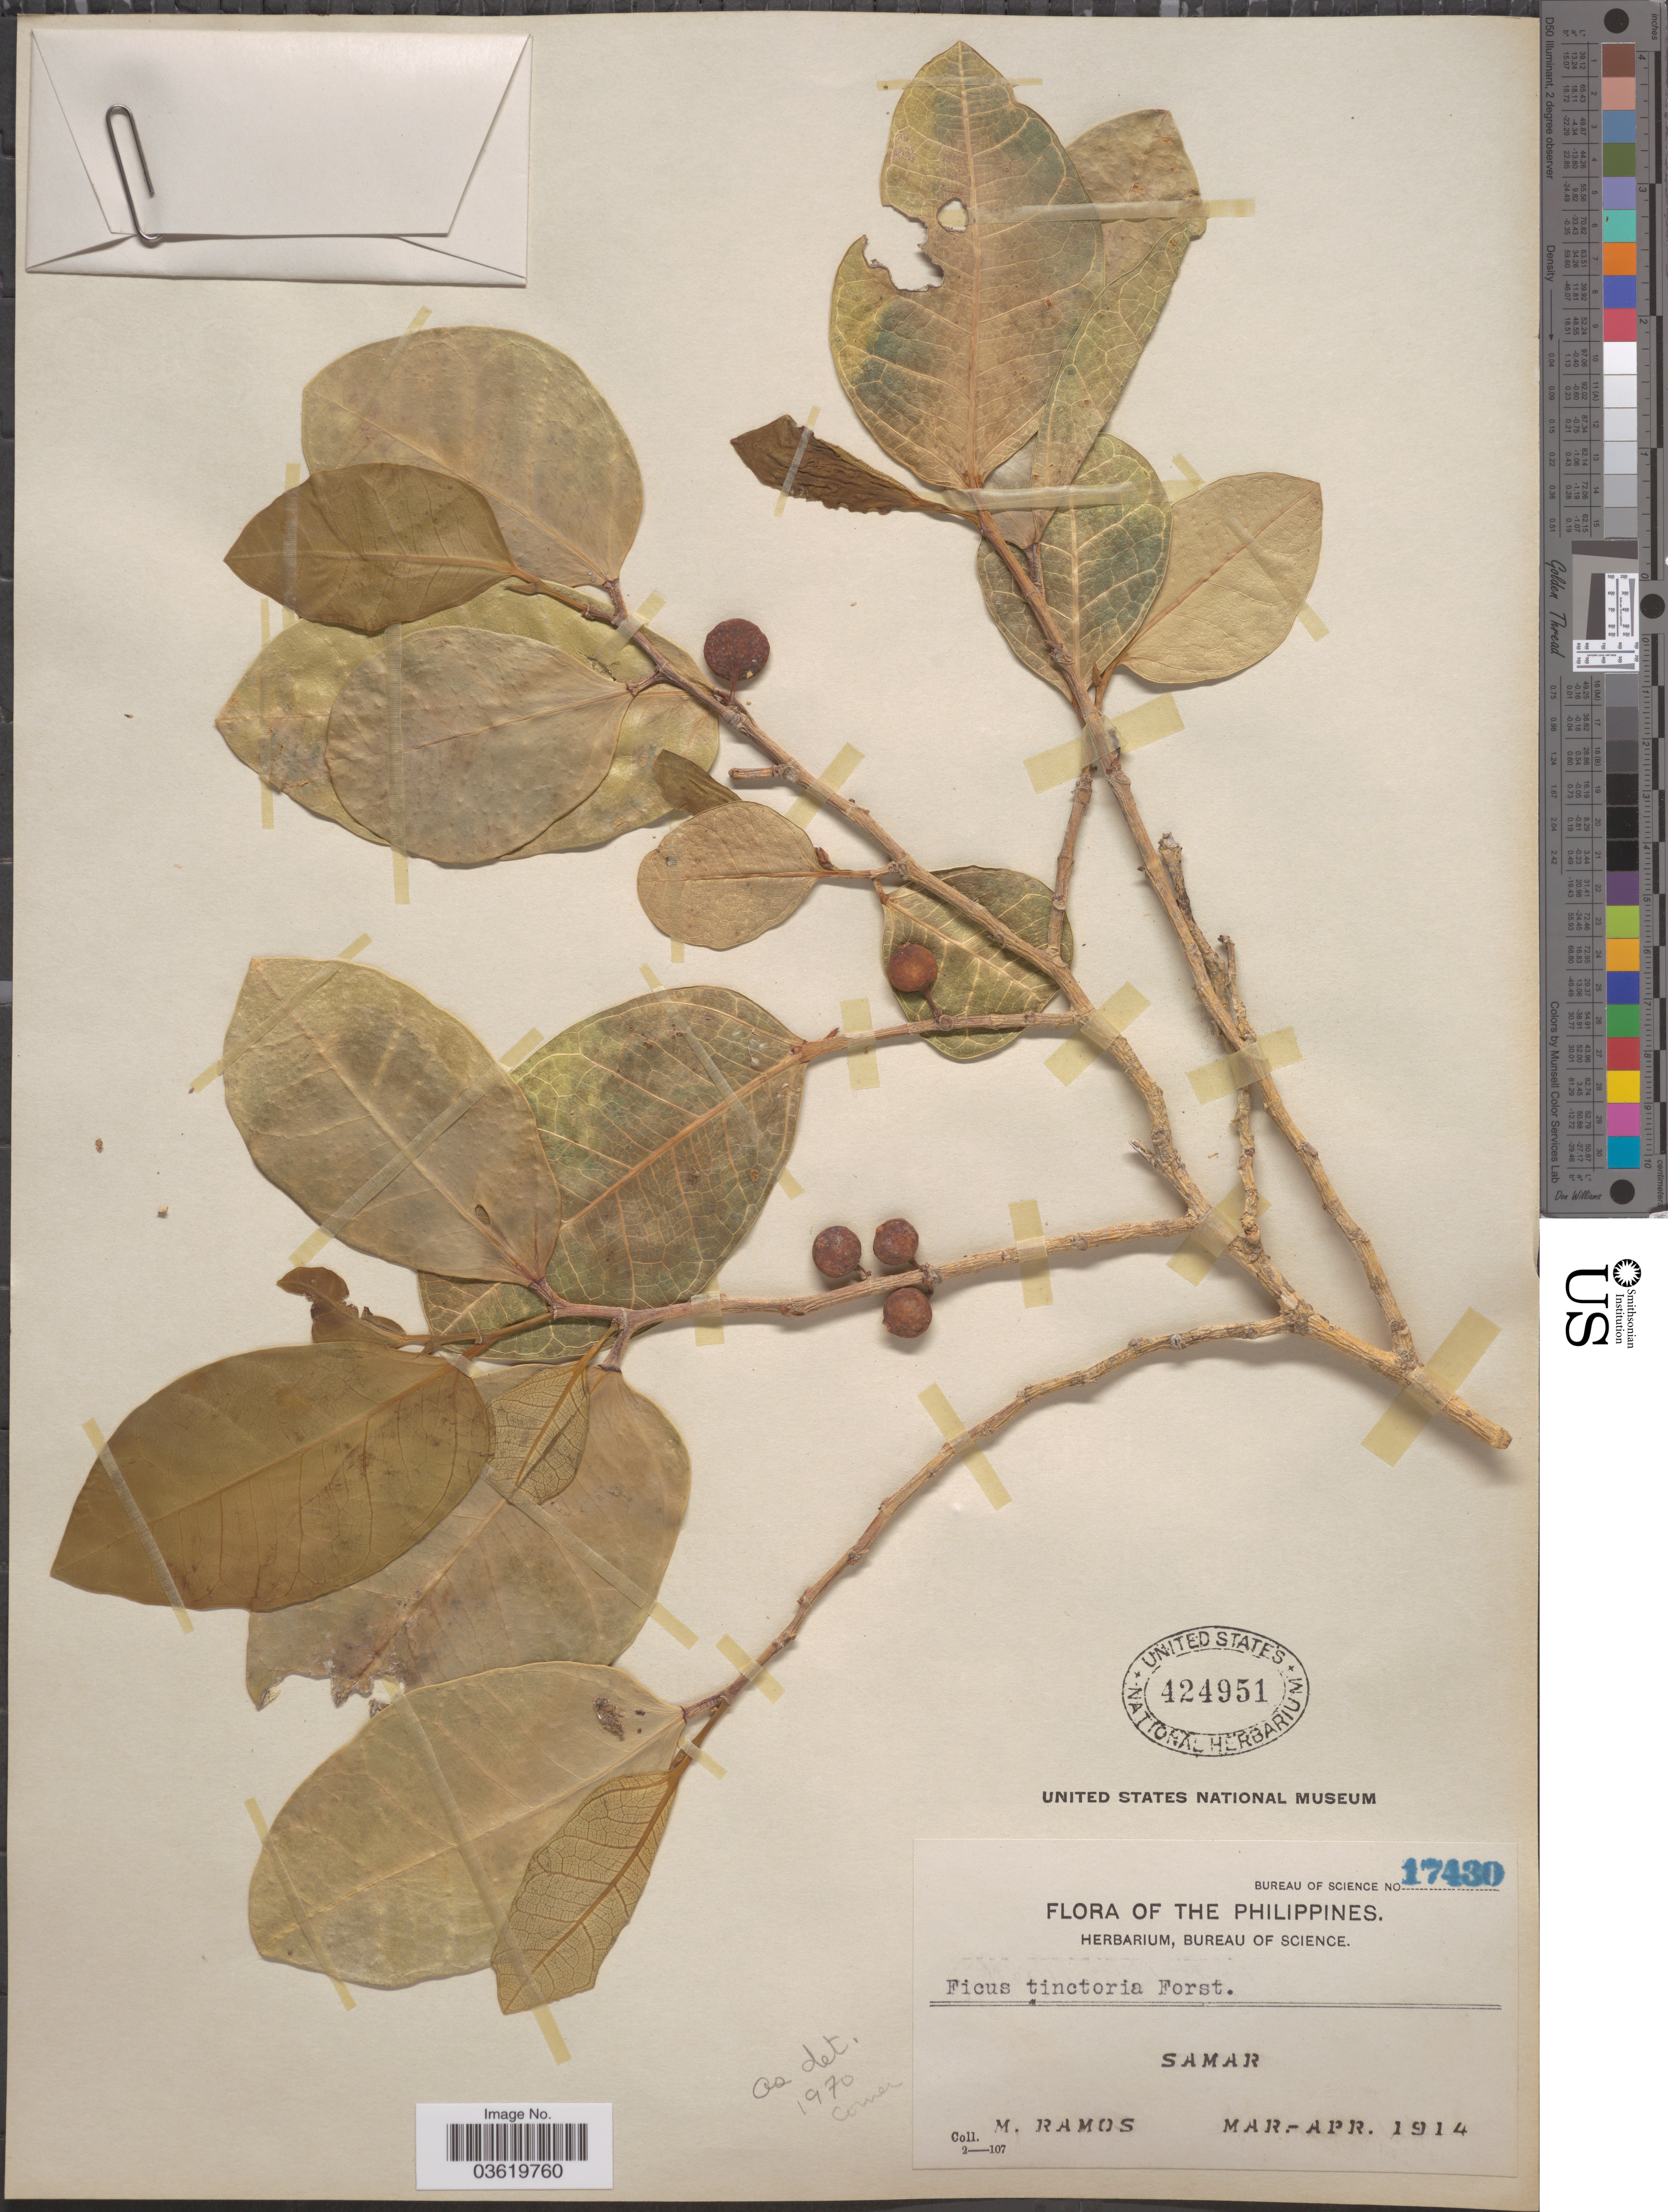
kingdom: Plantae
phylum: Tracheophyta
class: Magnoliopsida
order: Rosales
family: Moraceae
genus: Ficus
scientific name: Ficus tinctoria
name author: G. Forst.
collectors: M. Ramos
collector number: Bureau of Science 17430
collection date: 1914-03/1914-04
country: Philippines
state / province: Eastern Visayas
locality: Samar.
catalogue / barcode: US 424951